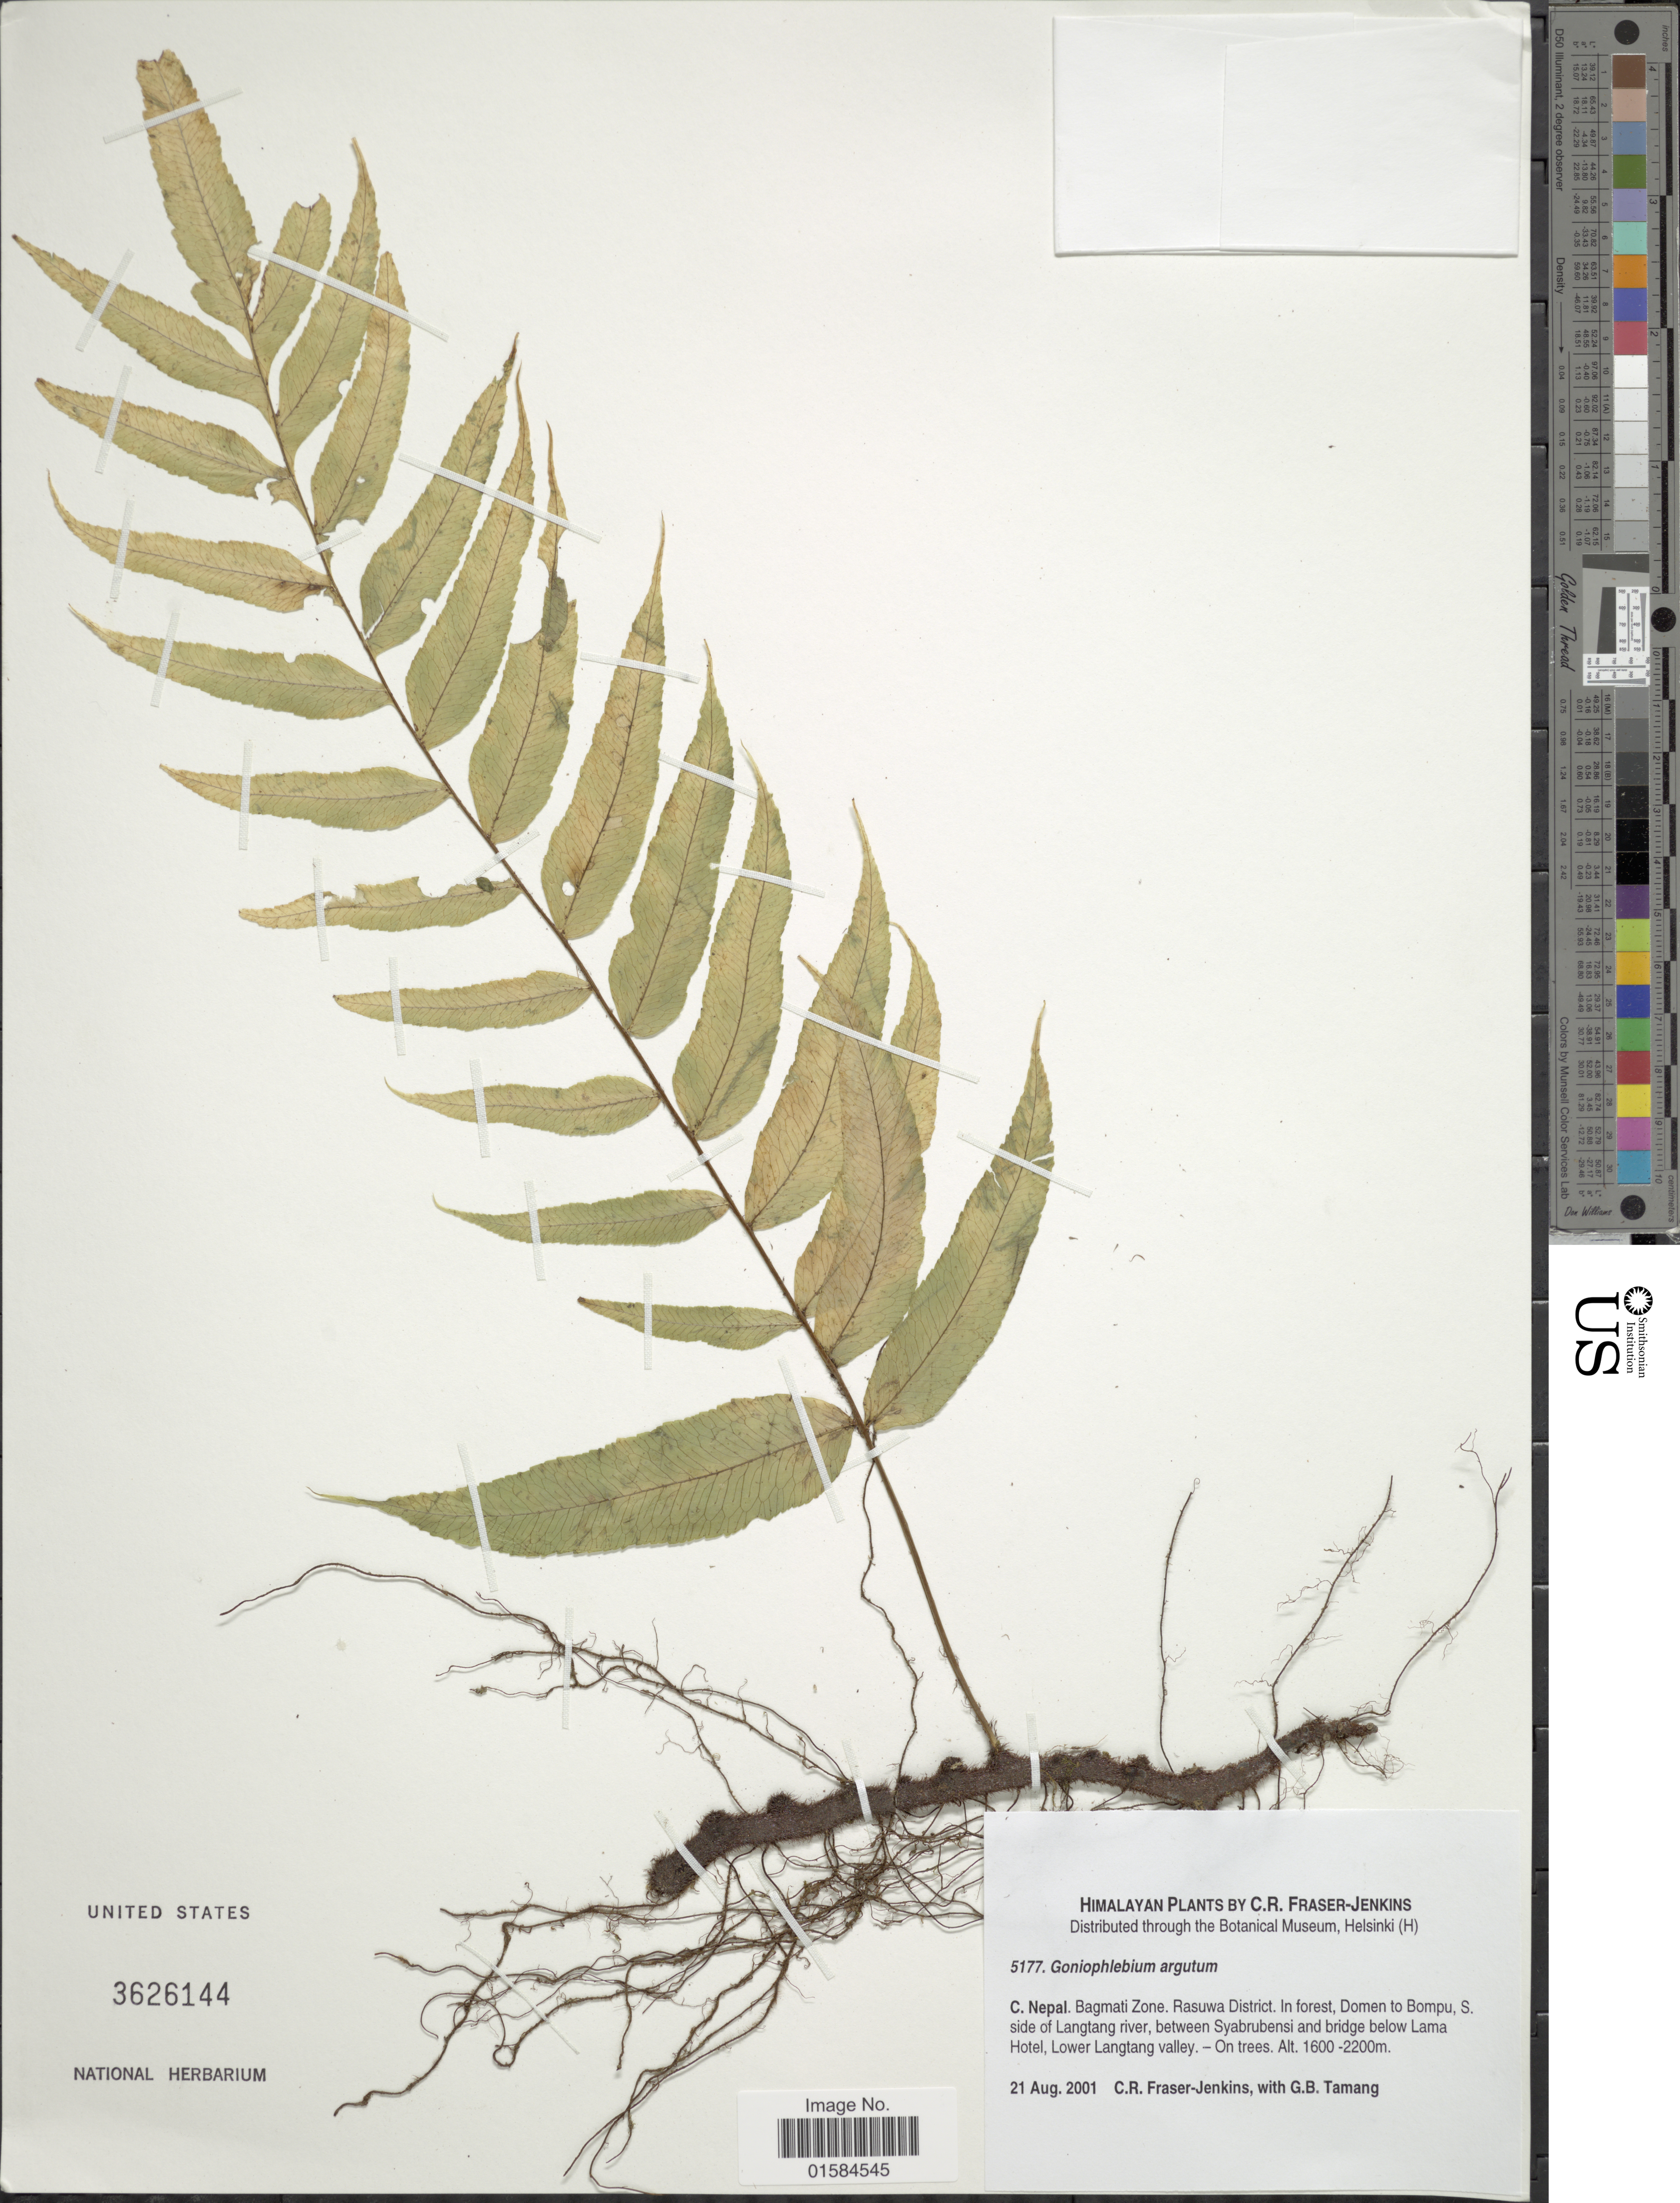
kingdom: Plantae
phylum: Tracheophyta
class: Polypodiopsida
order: Polypodiales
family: Polypodiaceae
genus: Goniophlebium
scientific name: Goniophlebium argutum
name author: (Wall. ex Hook.) J. Sm.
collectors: C. R. Fraser-Jenkins & G. Tamang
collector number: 5177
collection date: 2001-08-21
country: Nepal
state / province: Bagmati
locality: Himalaya, C. Nepal, Bagmati Zone, Rasuwa District, in forest, Domen to Bompu, S. side of Langtang river, between Syabrubensi and bridge below Lama Hotel, Lower Langtang valley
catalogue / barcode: US 3626144